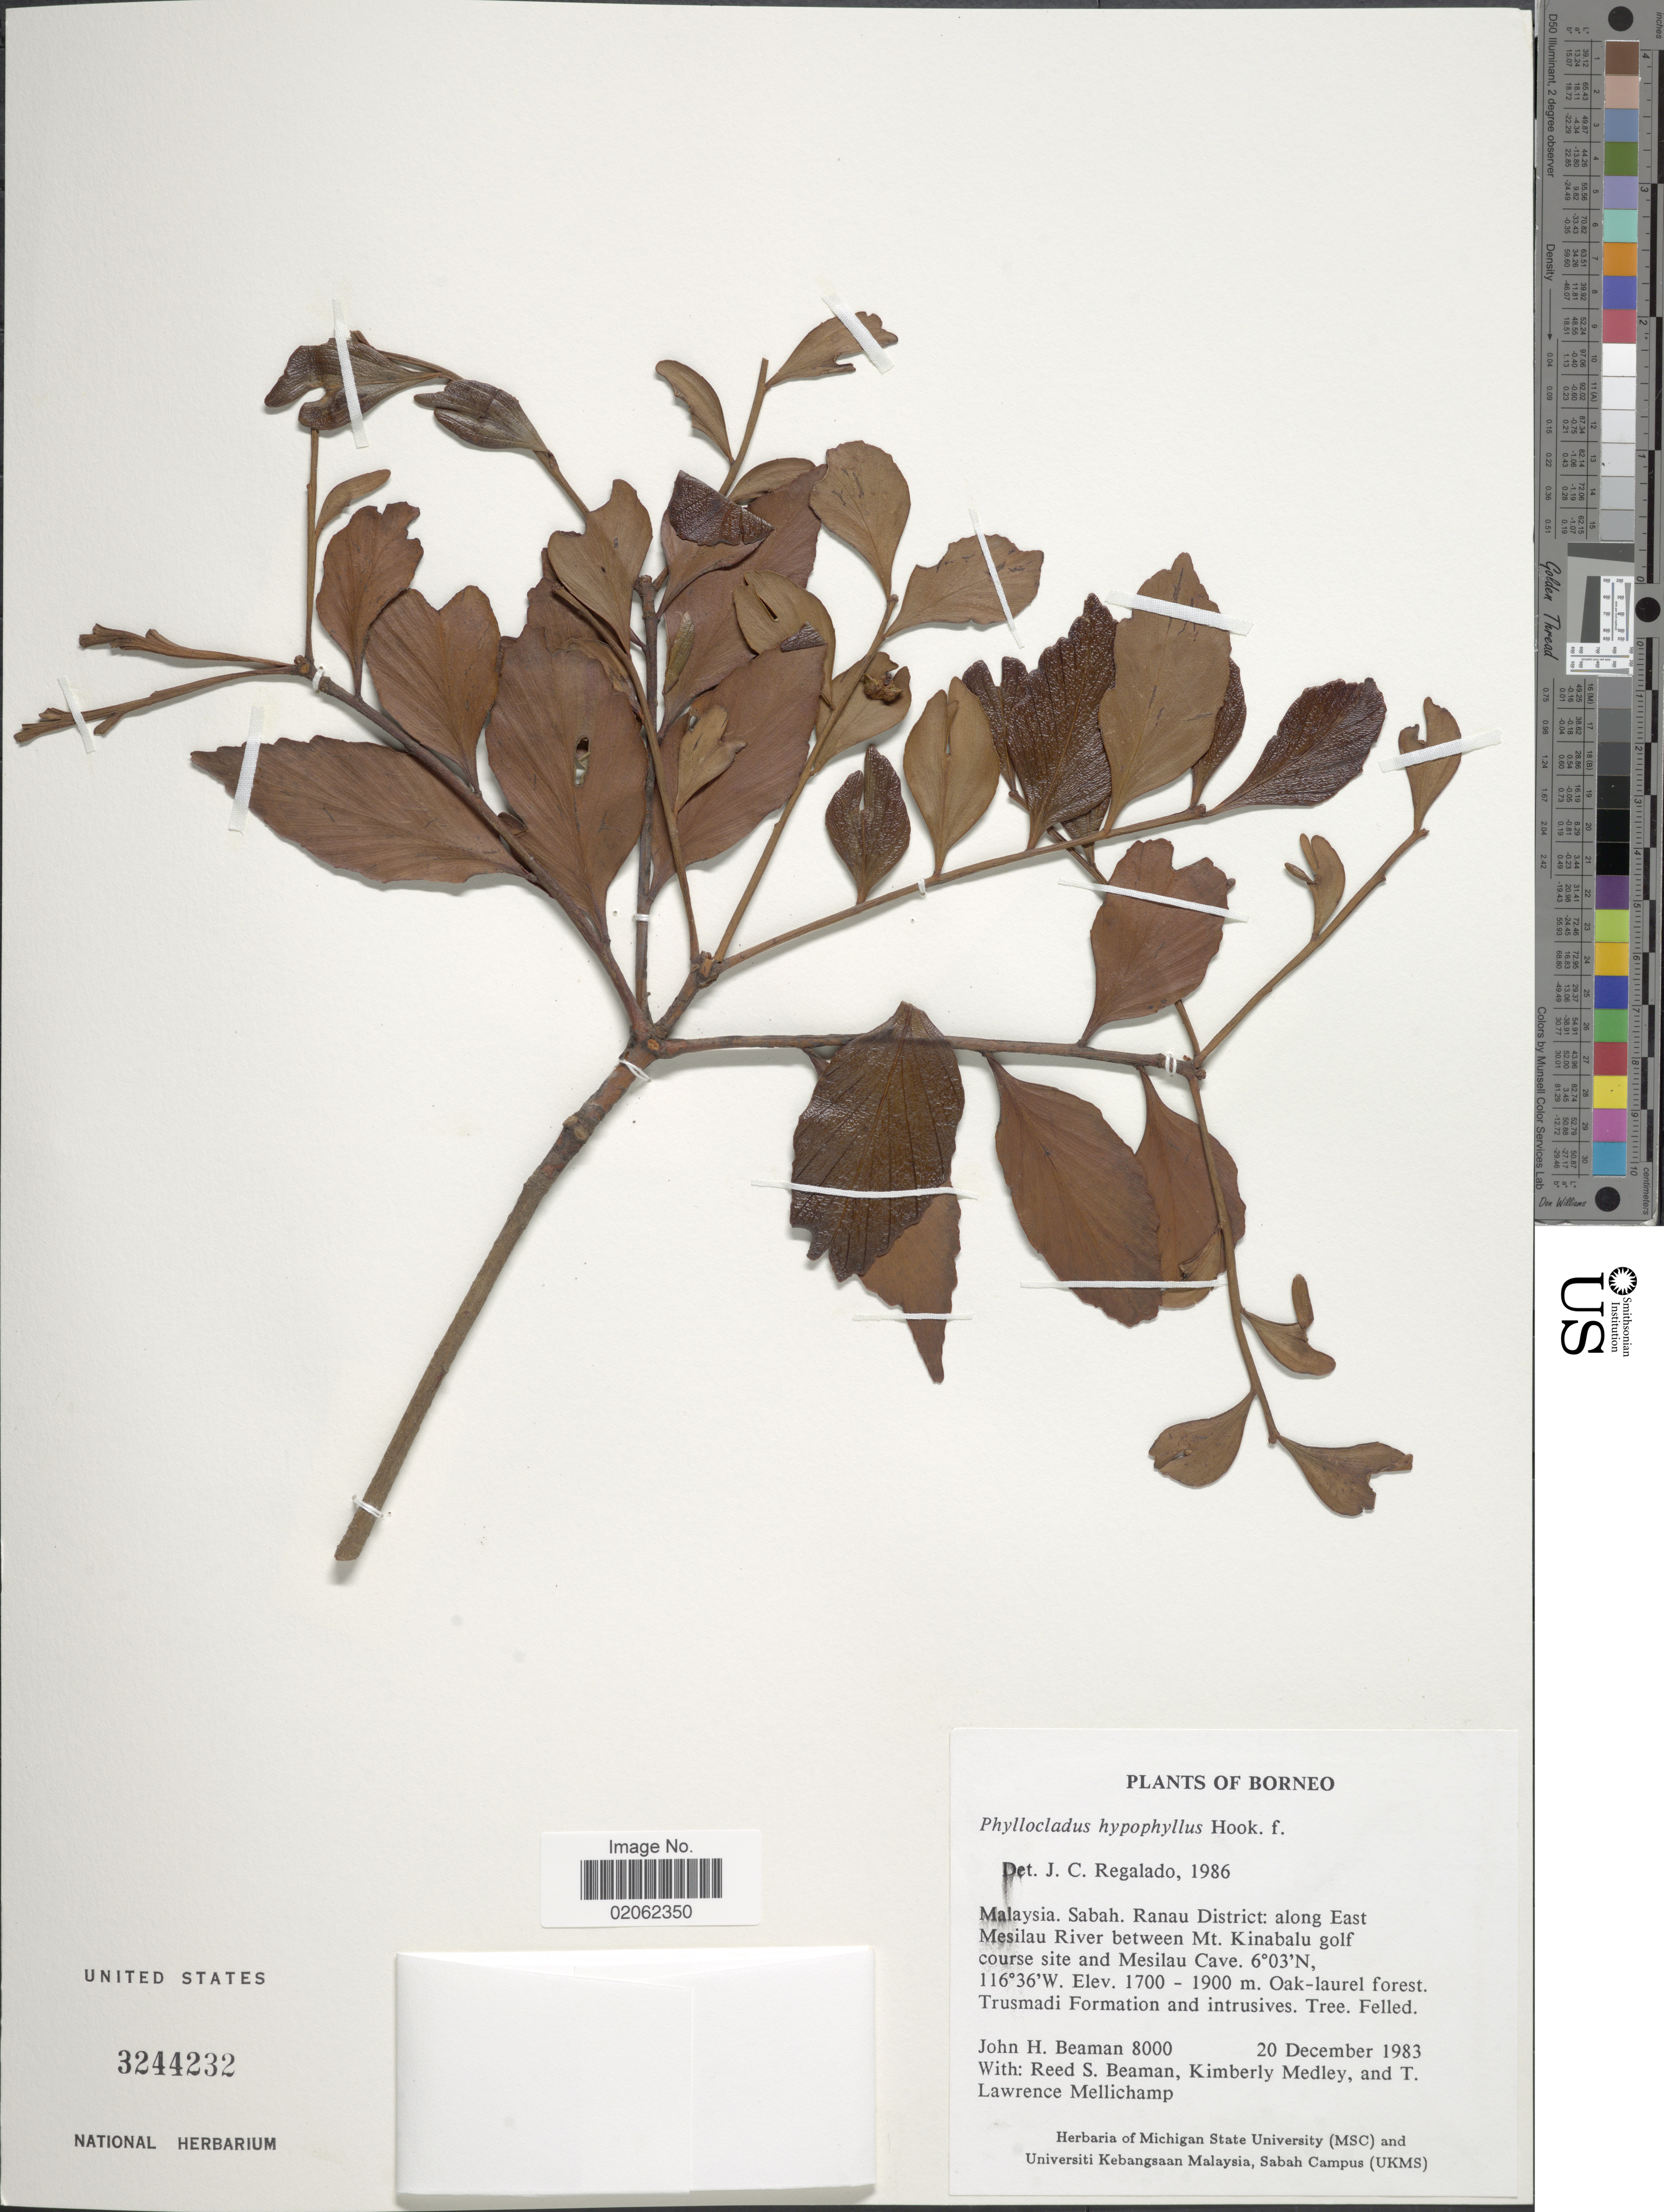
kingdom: Plantae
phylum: Tracheophyta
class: Pinopsida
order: Pinales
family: Phyllocladaceae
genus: Phyllocladus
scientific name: Phyllocladus hypophyllus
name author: Hook. f.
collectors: J. H. Beaman, R. S. Beaman, K. Medley & T. L. Mellichamp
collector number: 8000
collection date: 1983-12-20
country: Malaysia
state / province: Sabah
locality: Borneo, Ranau District: along East Mesilau River between Mt Kinabalu golf course site and Mesilau Cave. Oak-laurel forest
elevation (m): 1700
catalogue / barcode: US 3244232